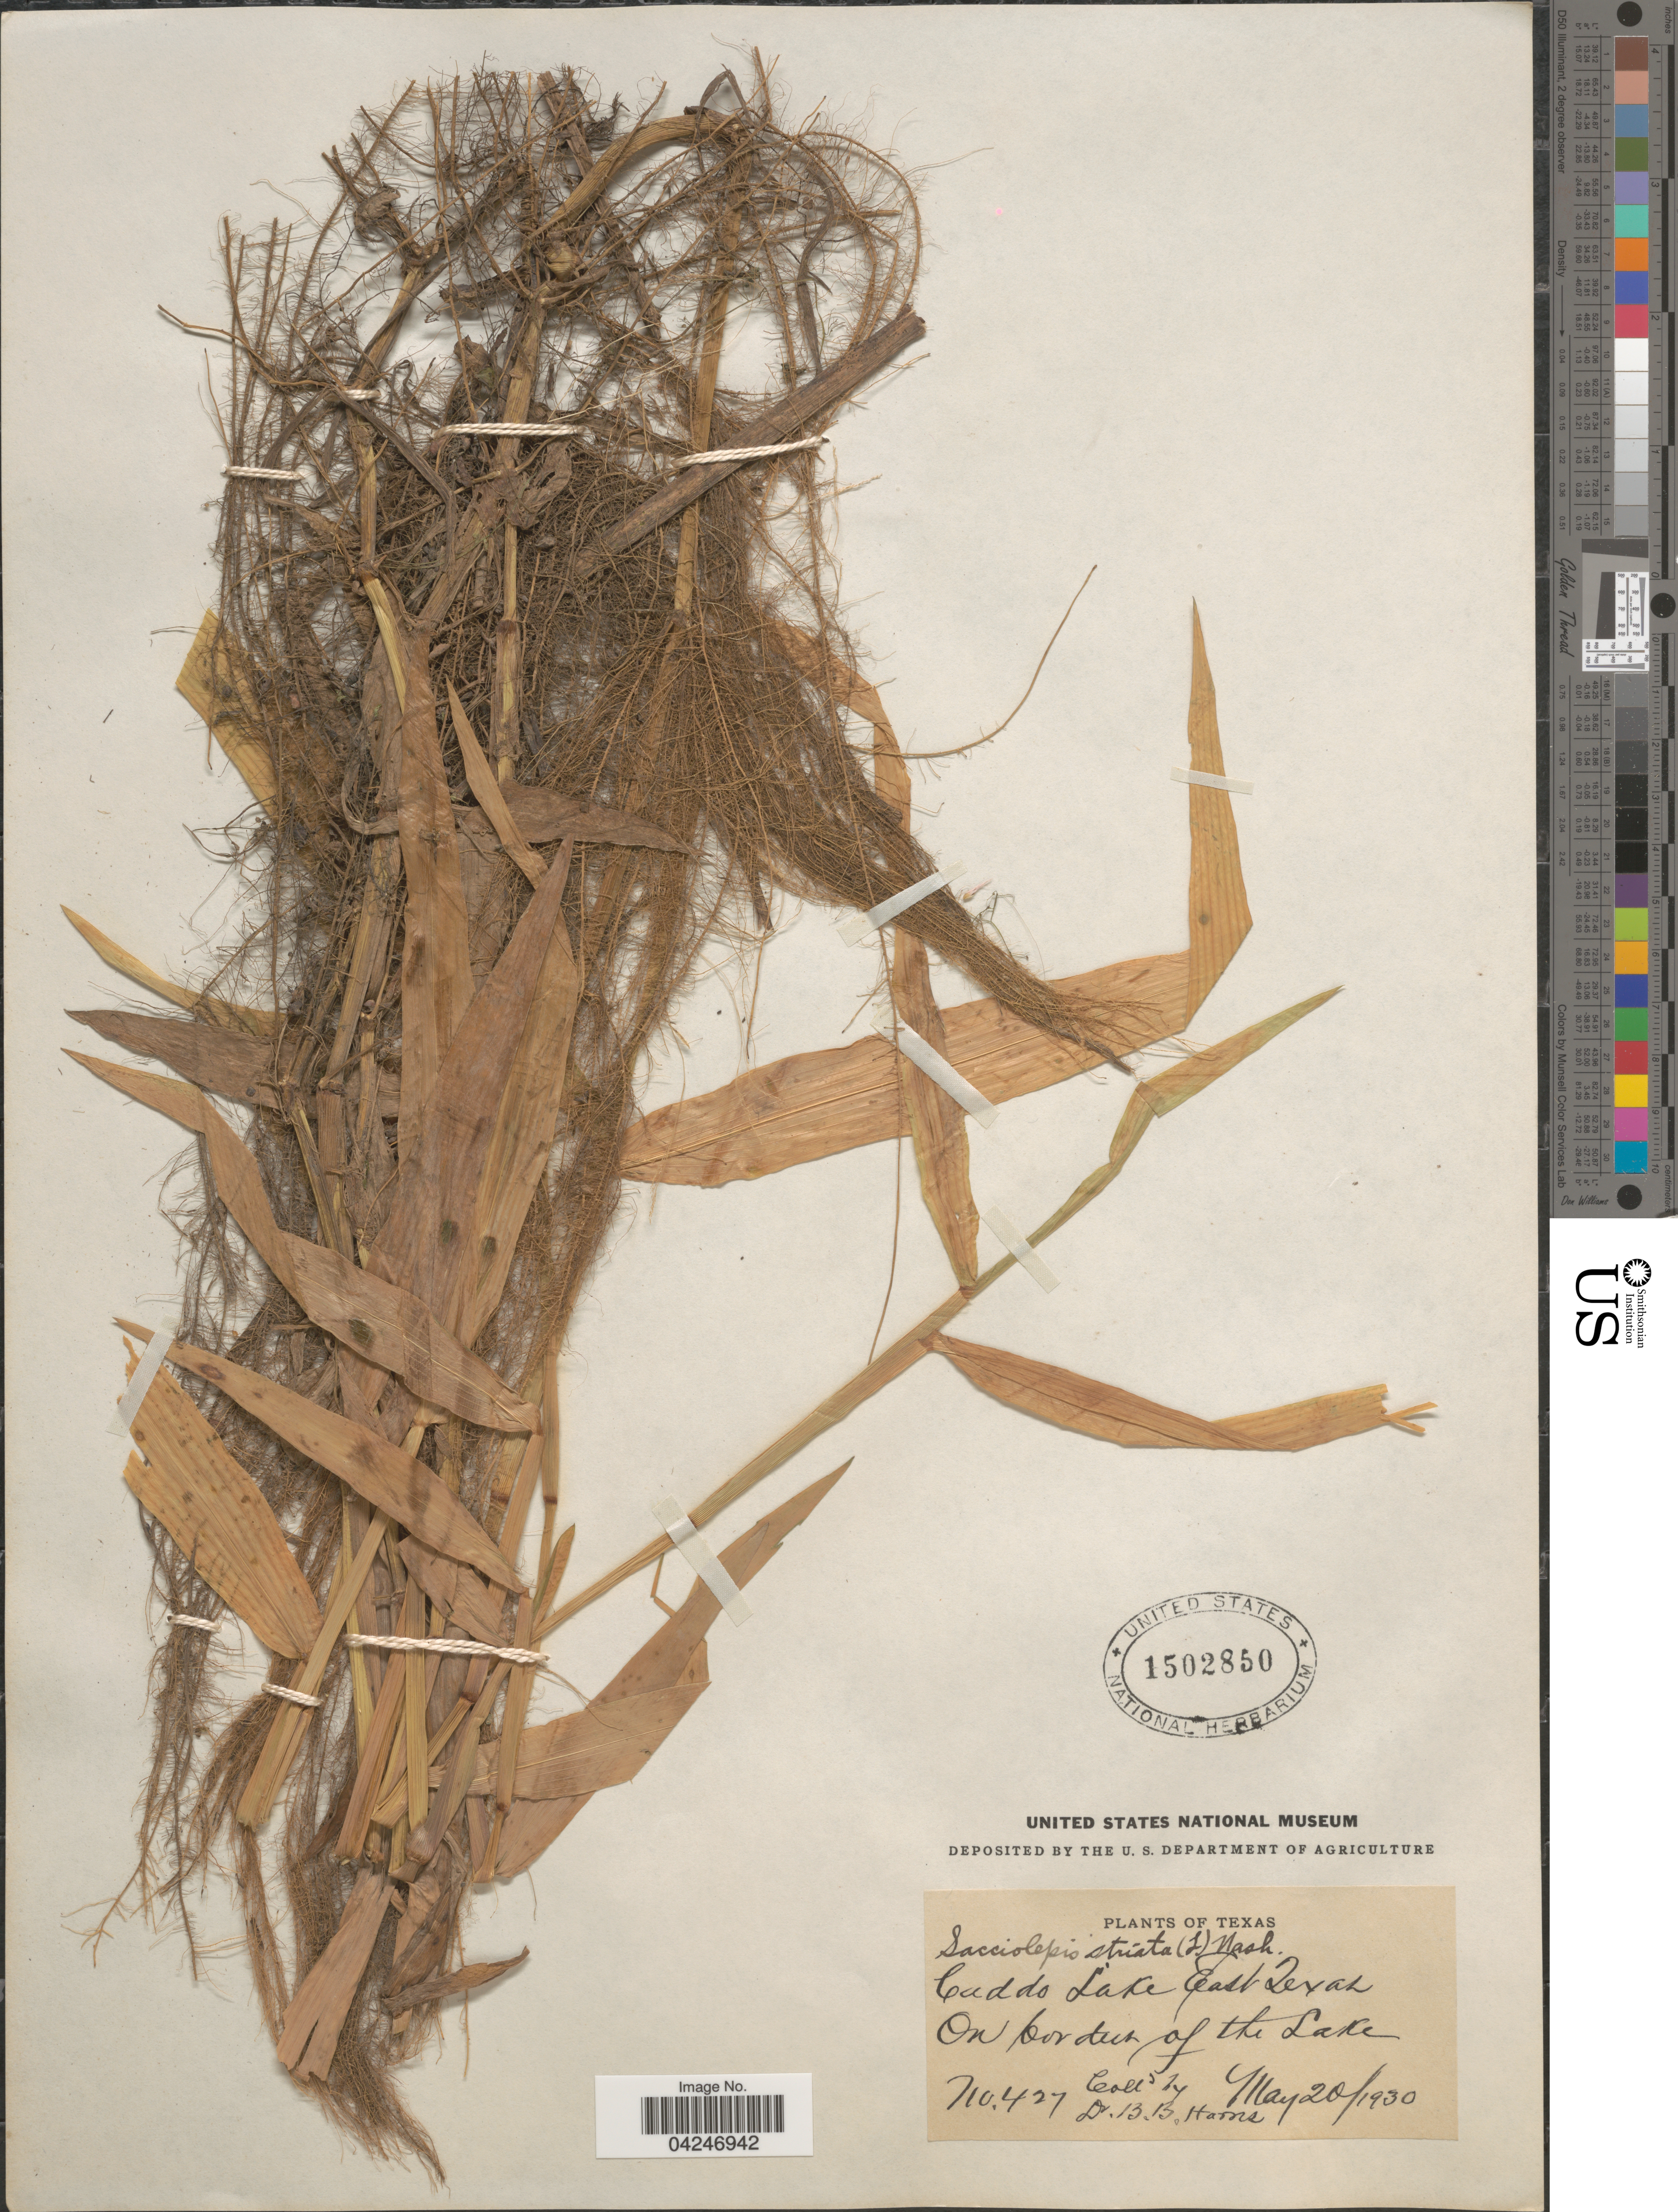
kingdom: Plantae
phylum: Tracheophyta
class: Liliopsida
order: Poales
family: Poaceae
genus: Sacciolepis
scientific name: Sacciolepis striata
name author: (L.) Nash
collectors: B. B. Harris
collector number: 427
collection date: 1930-05-20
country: United States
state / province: Texas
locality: Caddo Lake East Texas. On border of the Lake.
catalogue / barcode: US 1502850